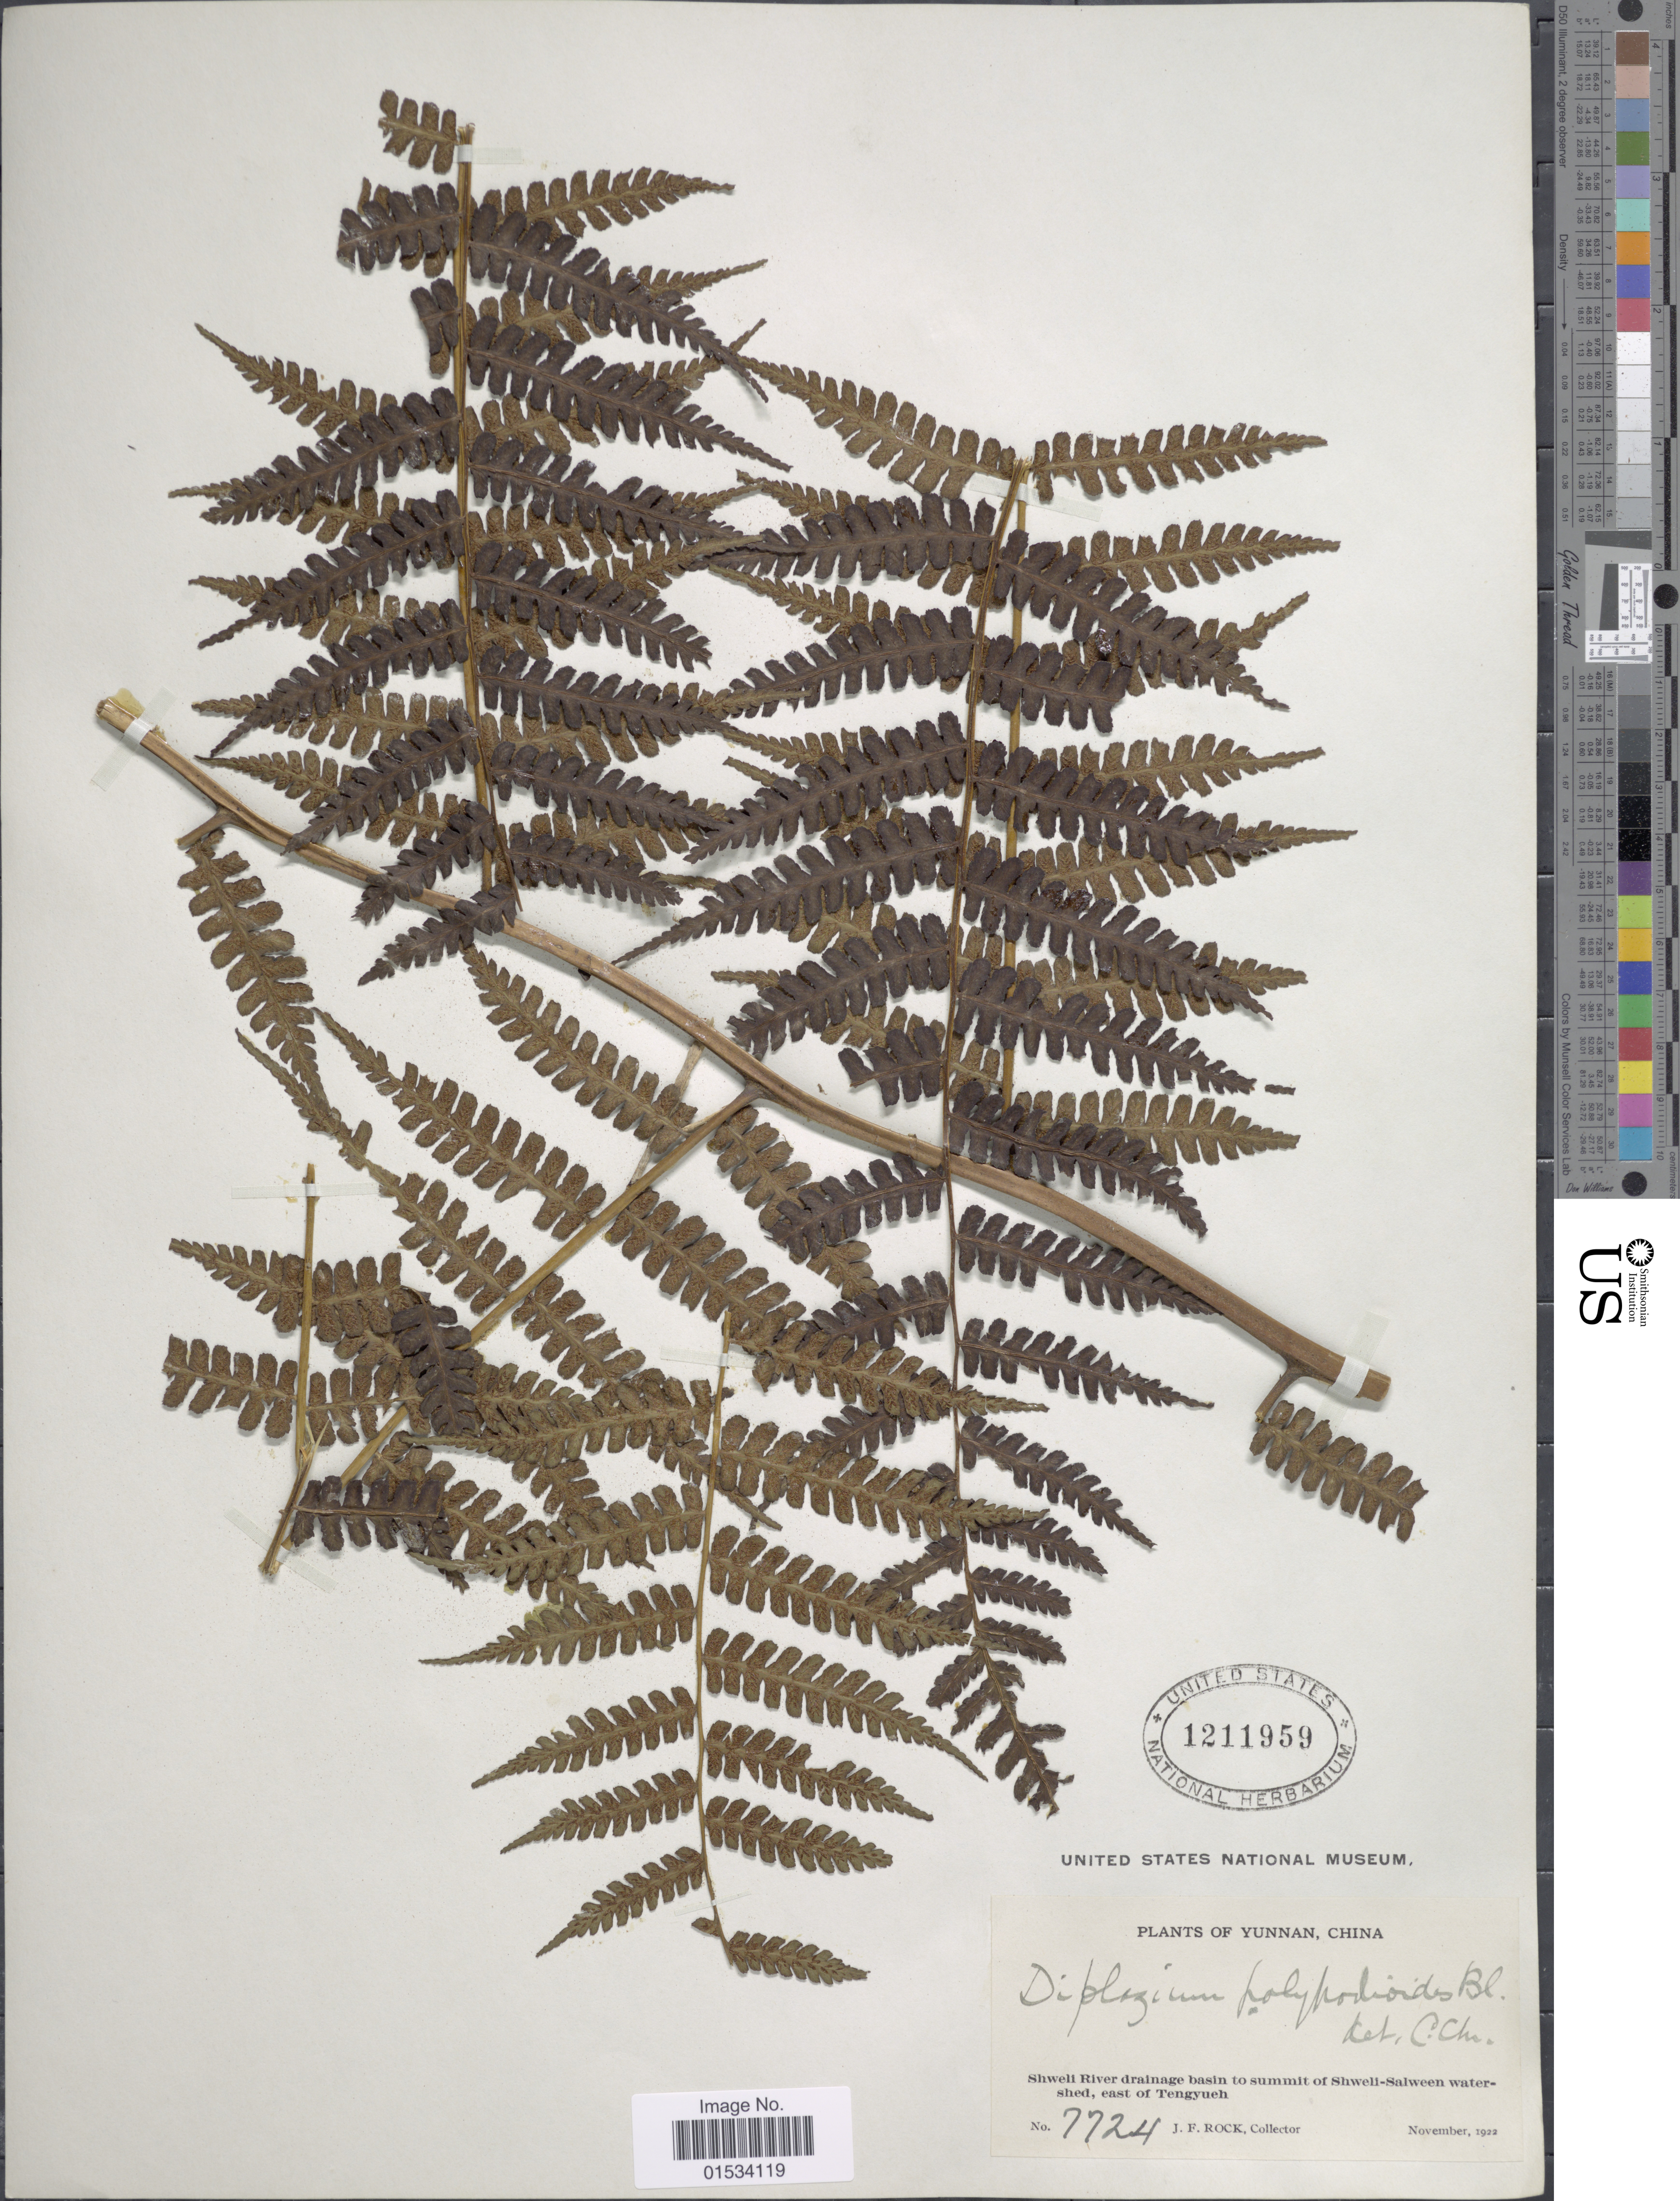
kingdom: Plantae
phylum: Tracheophyta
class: Polypodiopsida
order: Polypodiales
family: Athyriaceae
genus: Diplazium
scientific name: Diplazium polypodioides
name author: Blume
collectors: J. Rock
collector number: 7724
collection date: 1922-11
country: China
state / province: Yunnan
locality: Shwelli River drainage basin to summit of Shwelli-Salween watershed, east of Tengyueh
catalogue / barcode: US 1211959